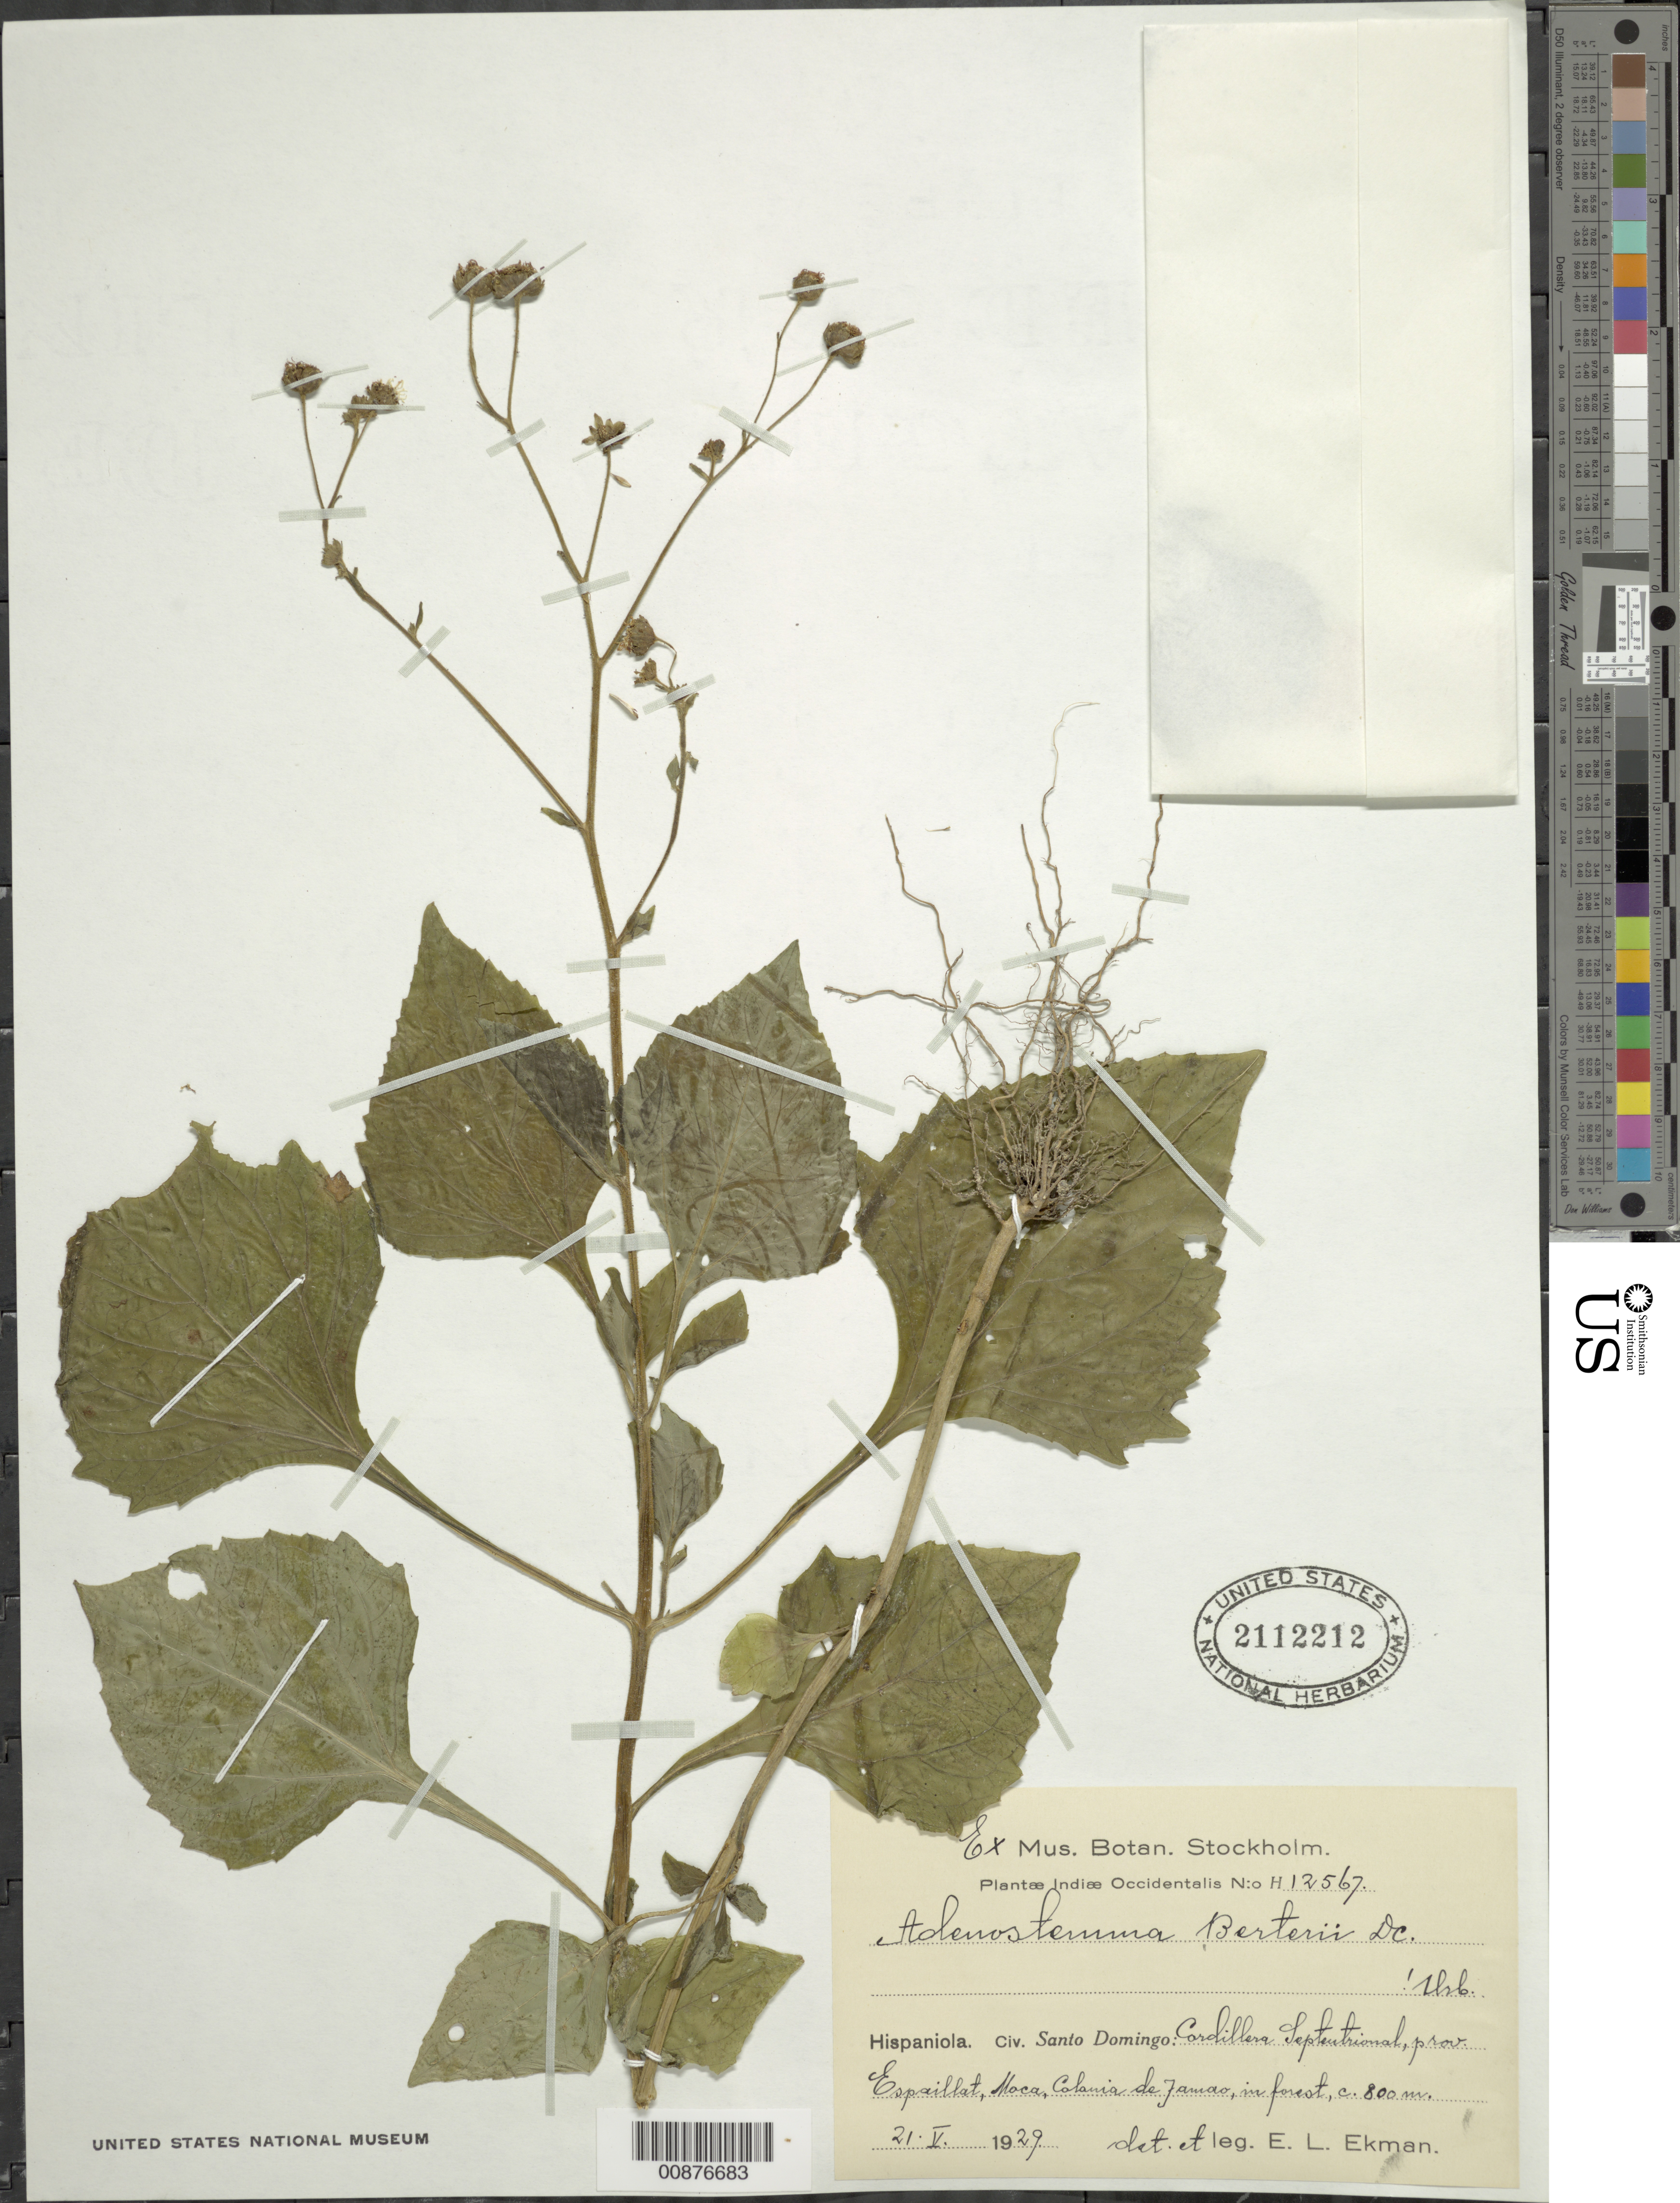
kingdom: Plantae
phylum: Tracheophyta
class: Magnoliopsida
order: Asterales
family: Asteraceae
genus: Adenostemma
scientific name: Adenostemma berteroi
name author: DC.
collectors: E. L. Ekman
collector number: H 12567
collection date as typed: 21 May 1929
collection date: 1929-05-21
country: Dominican Republic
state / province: Espaillat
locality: Cordillera Septentrional, Moca, Colonia de Jamao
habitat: In forest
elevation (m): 800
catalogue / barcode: US 2112212